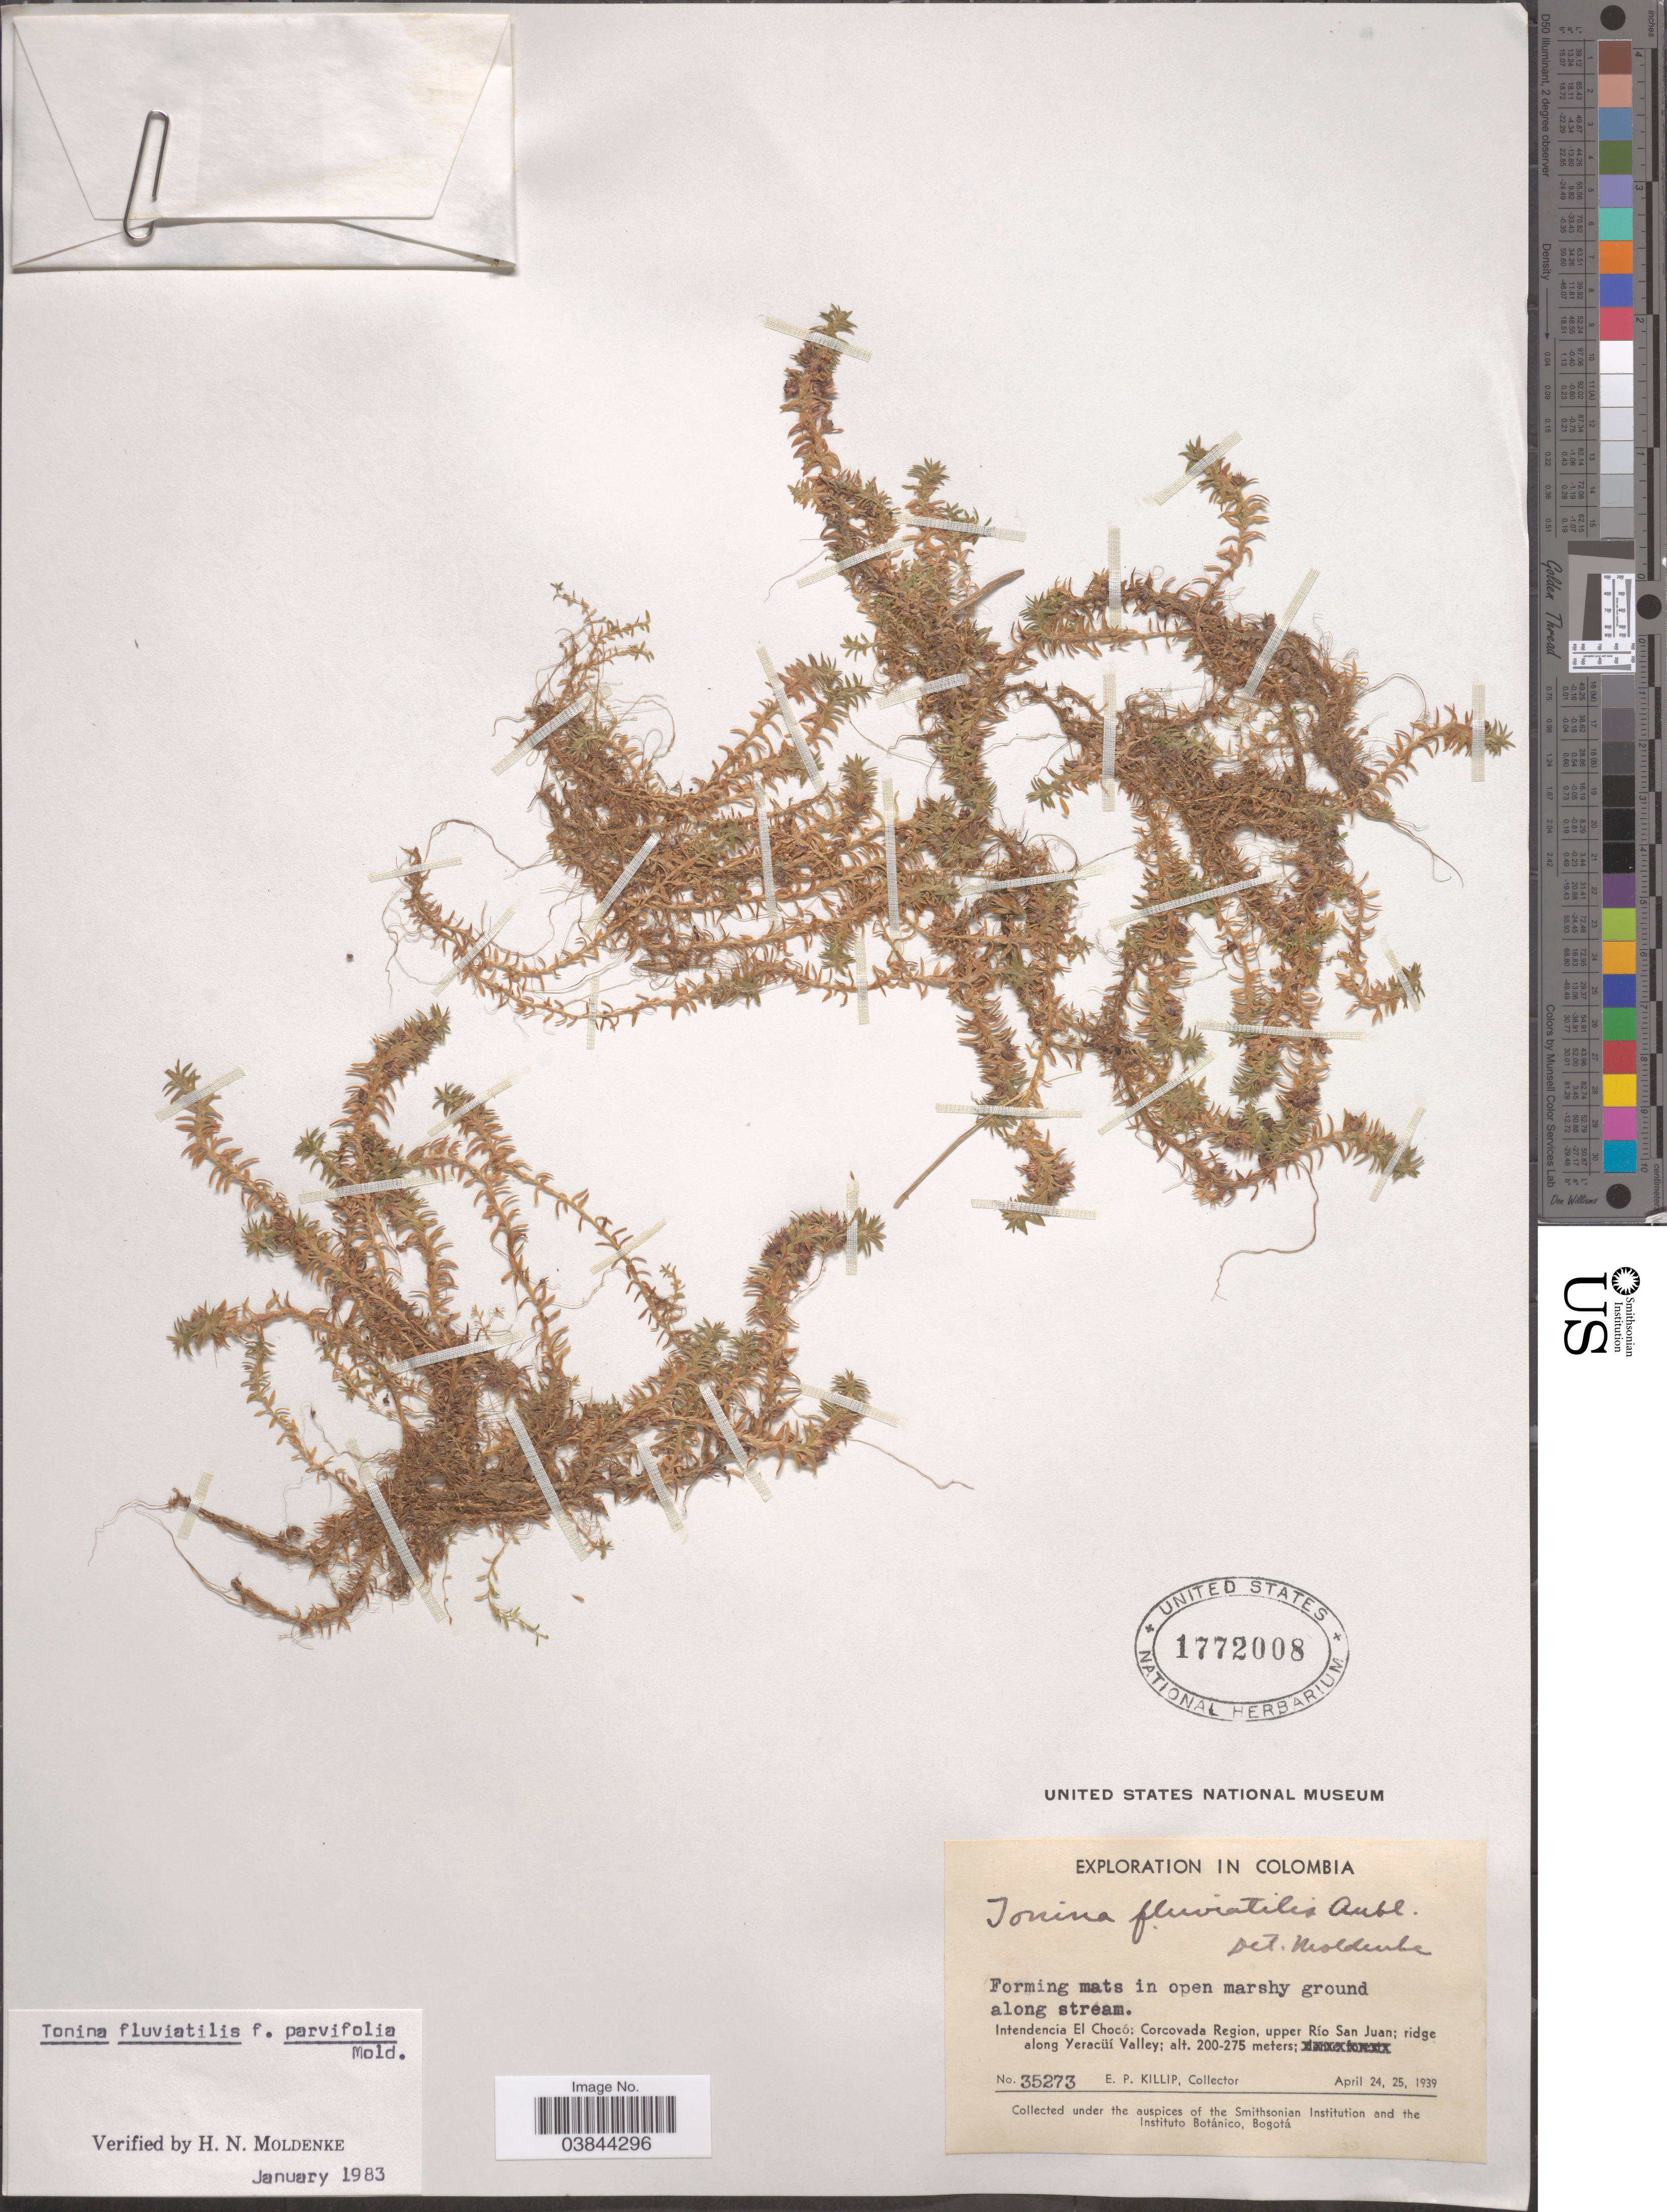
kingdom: Plantae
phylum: Tracheophyta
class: Liliopsida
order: Poales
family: Eriocaulaceae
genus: Tonina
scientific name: Tonina fluviatilis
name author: Aubl.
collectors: E. P. Killip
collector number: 35273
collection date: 1939-04-24/1939-04-25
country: Colombia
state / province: Chocó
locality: Intendencia El Chocó: Corcovada Region, upper Río San Juan; ridge along Yeracüí Valley.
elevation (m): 200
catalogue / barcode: US 1772008